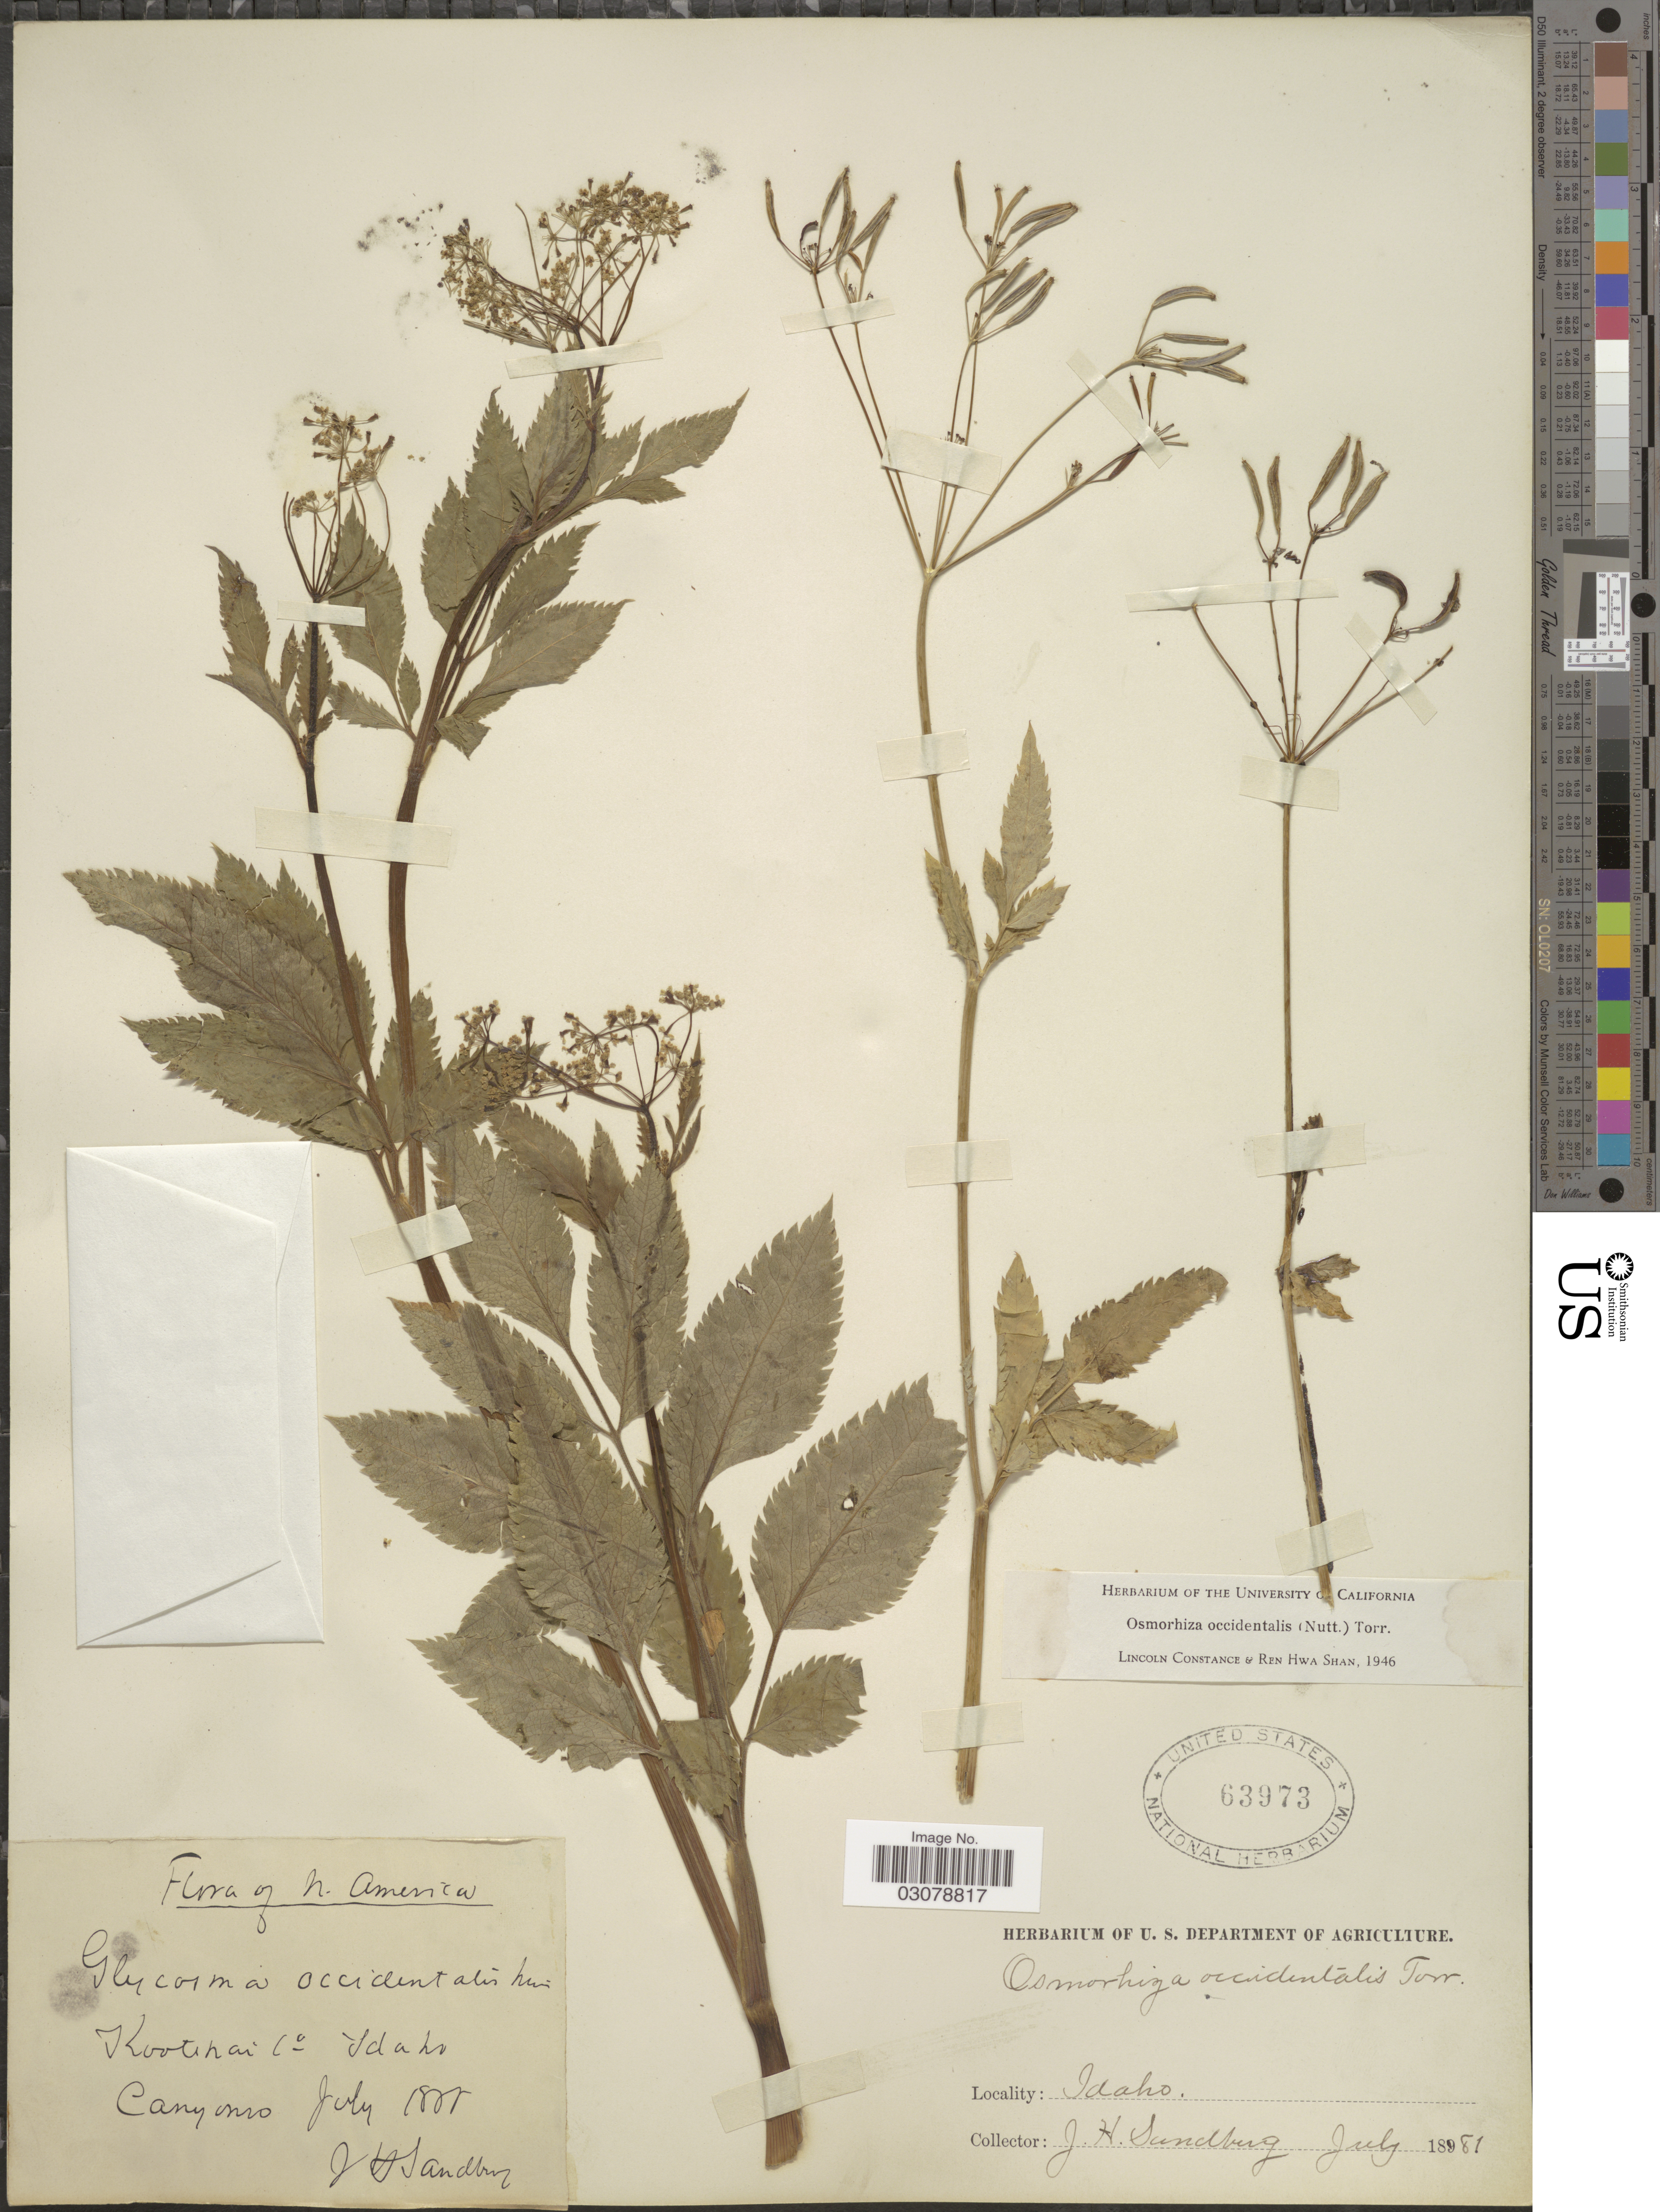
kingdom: Plantae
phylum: Tracheophyta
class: Magnoliopsida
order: Apiales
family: Apiaceae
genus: Osmorhiza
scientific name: Osmorhiza occidentalis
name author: (Nutt.) Torr.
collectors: J. H. Sandberg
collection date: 1881-07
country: United States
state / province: Idaho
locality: Kootenai Co.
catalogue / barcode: US 63973